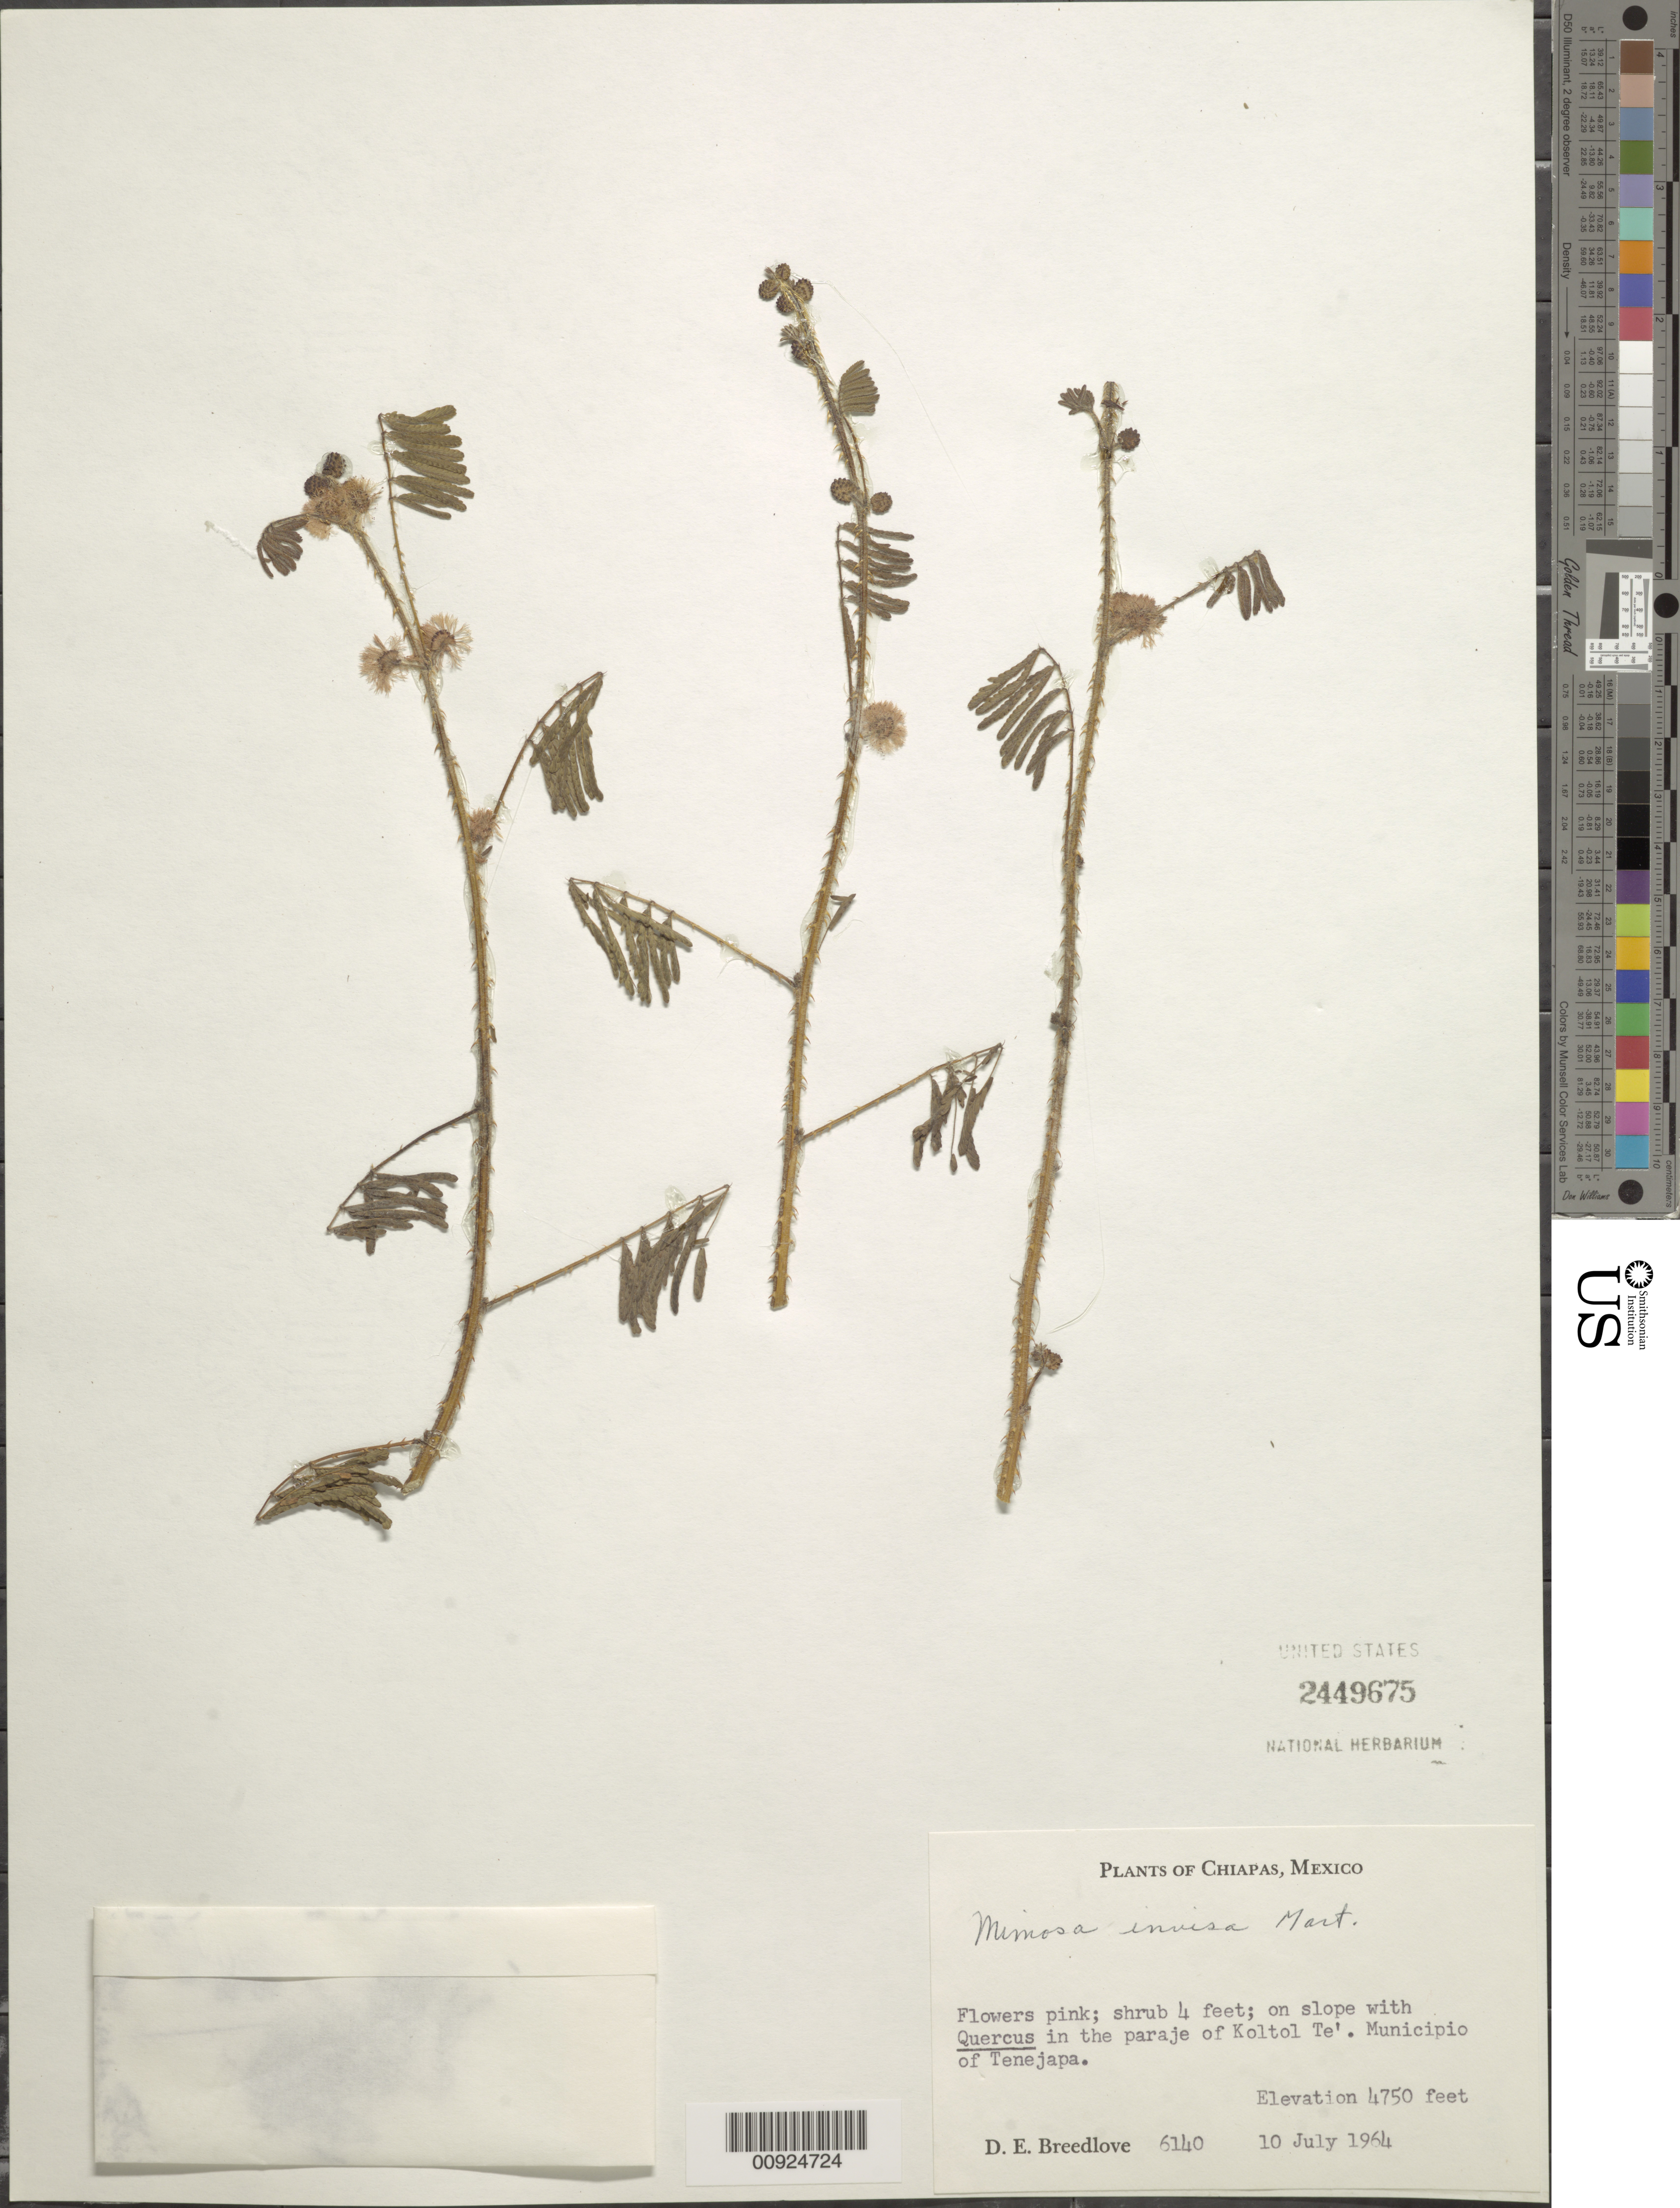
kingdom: Plantae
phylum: Tracheophyta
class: Magnoliopsida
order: Fabales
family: Fabaceae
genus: Mimosa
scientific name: Mimosa invisa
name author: Mart. ex Colla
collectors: D. E. Breedlove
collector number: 6140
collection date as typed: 10 Jul 1964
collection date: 1964-07-10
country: Mexico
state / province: Chiapas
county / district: Tenejapa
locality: Paraje of Koltol Te'. Municipio of Tenejapa, Chiapas.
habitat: On slope with Quercus.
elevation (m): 1448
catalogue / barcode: US 2449675